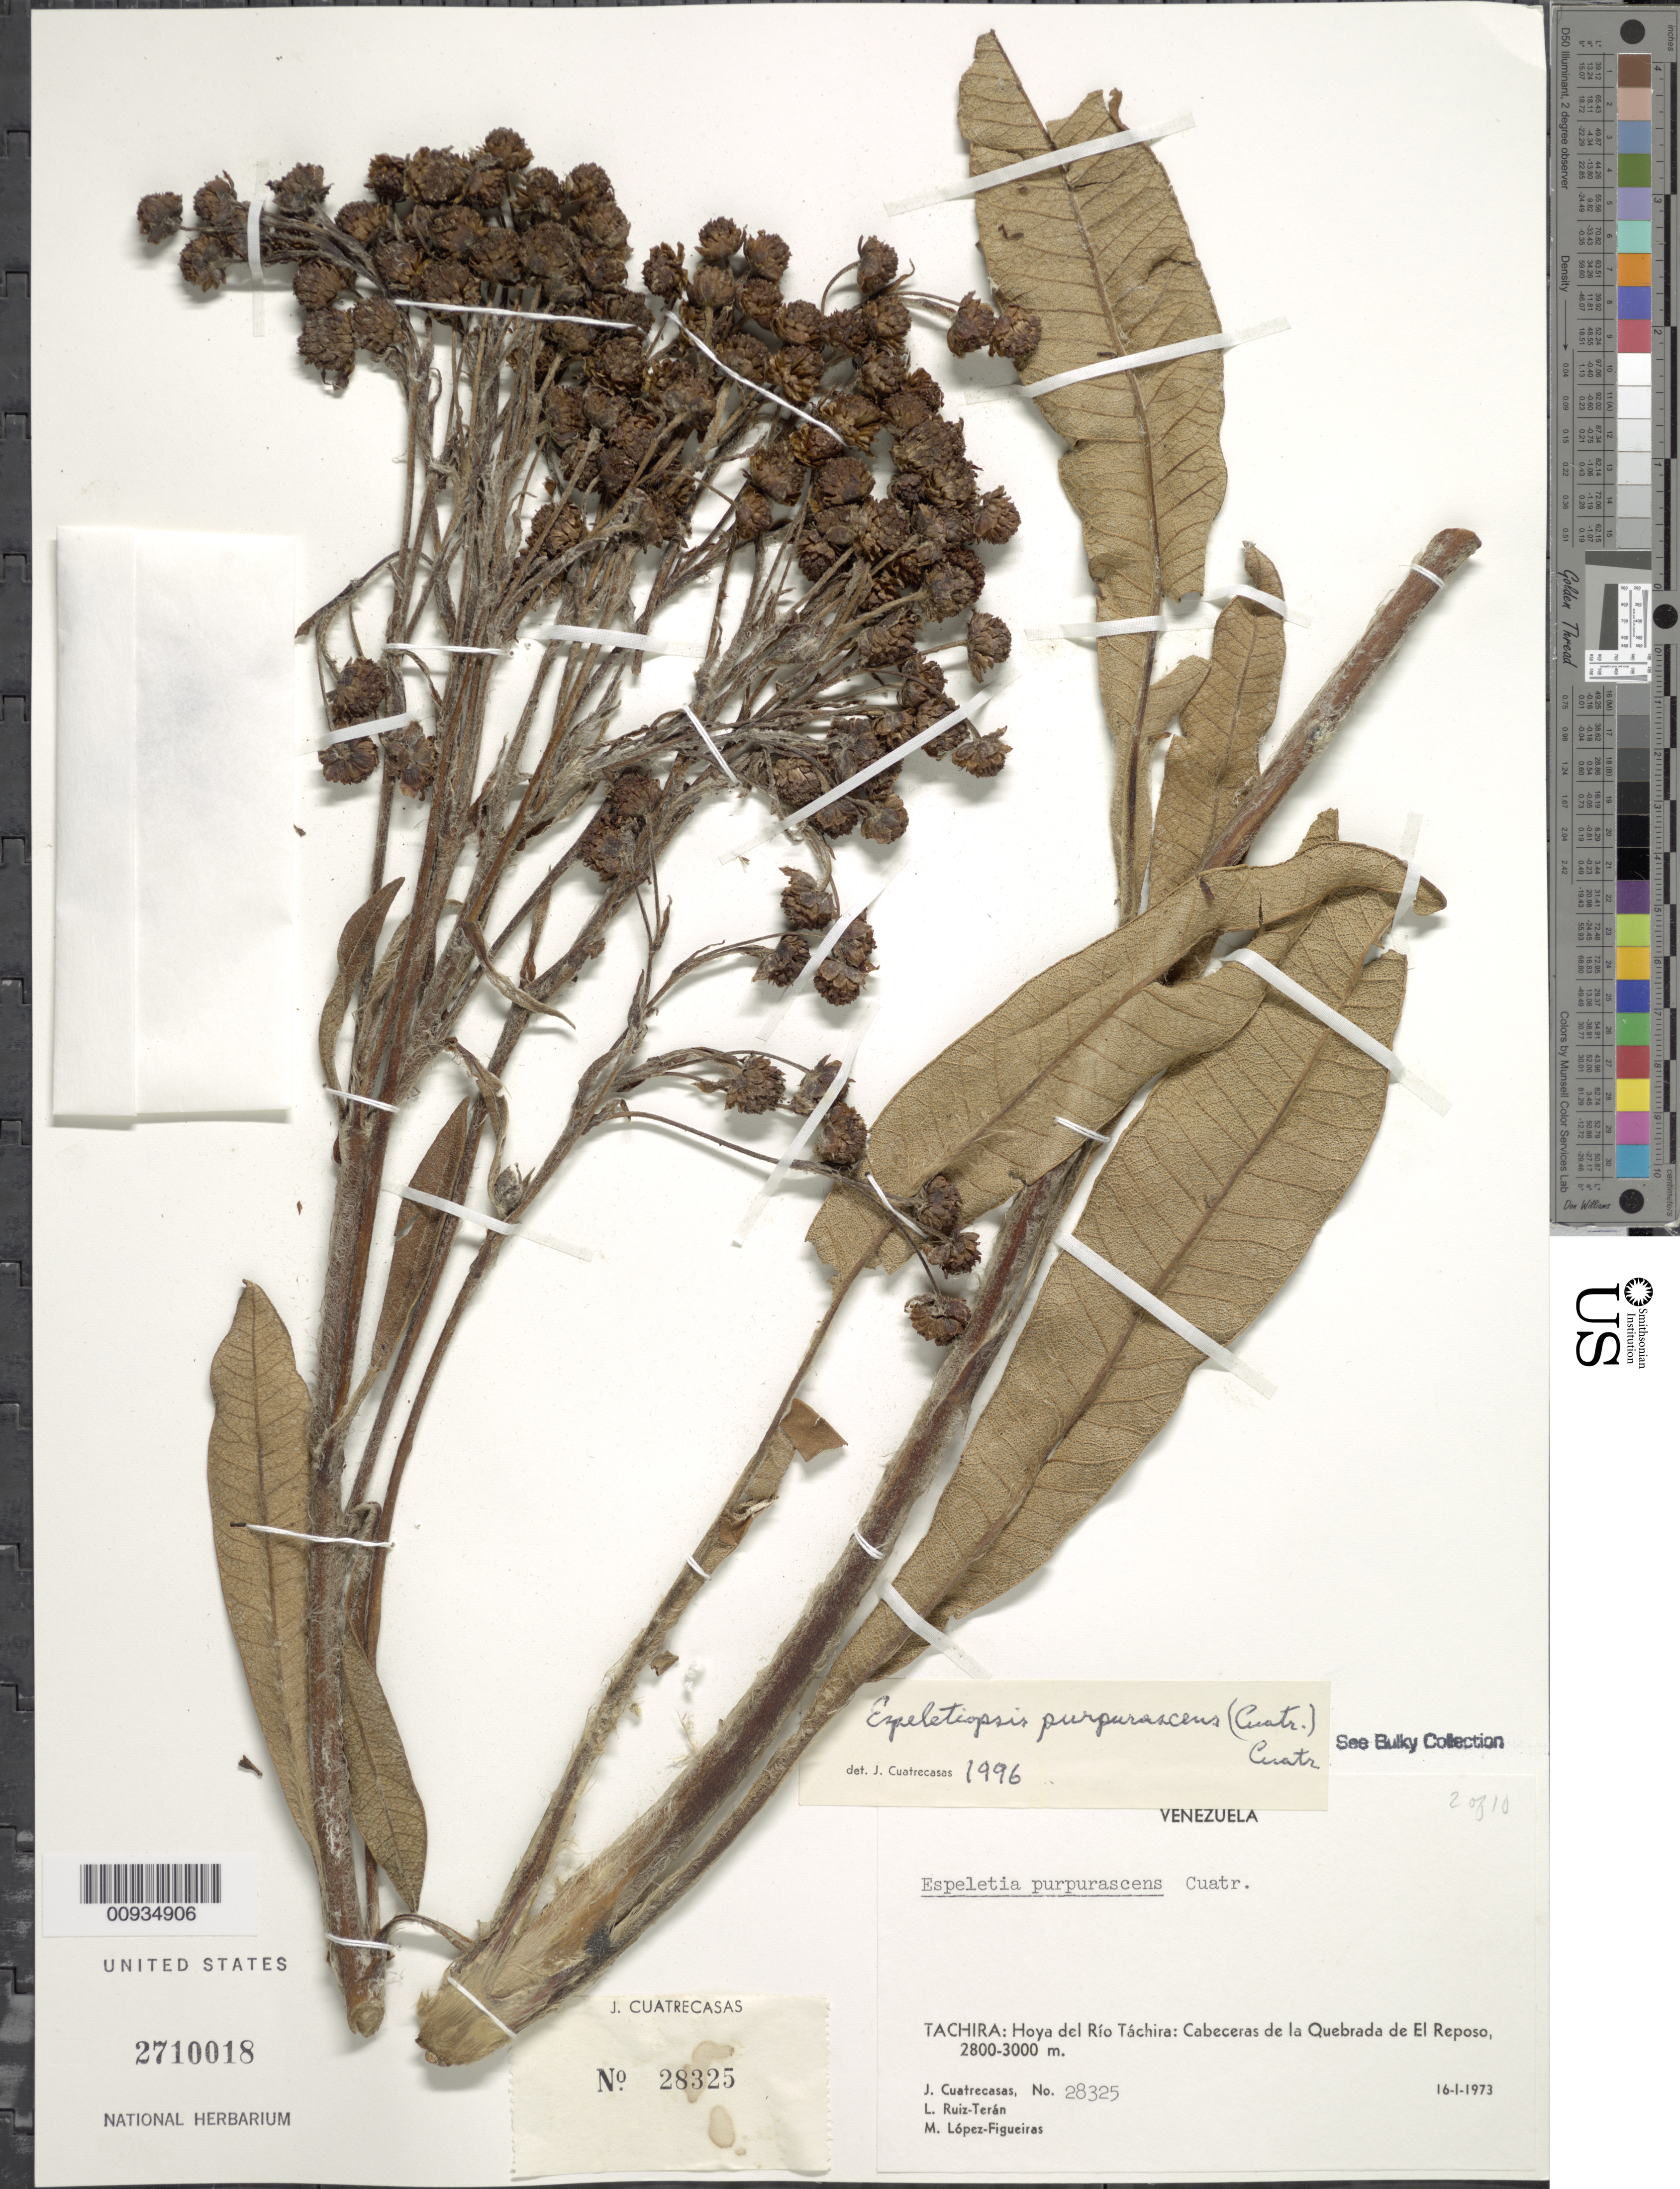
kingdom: Plantae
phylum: Tracheophyta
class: Magnoliopsida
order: Asterales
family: Asteraceae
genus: Espeletiopsis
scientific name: Espeletiopsis purpurascens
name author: (Cuatrec.) Cuatrec.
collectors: J. Cuatrecasas, L. E. Ruíz-Terán & M. López Figueiras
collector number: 28235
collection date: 1973-01-16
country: Venezuela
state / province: Táchira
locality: Hoya del Río Táchira: Cabeceras de la Quebrada de El Reposo.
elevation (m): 2800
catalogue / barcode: US 2710018